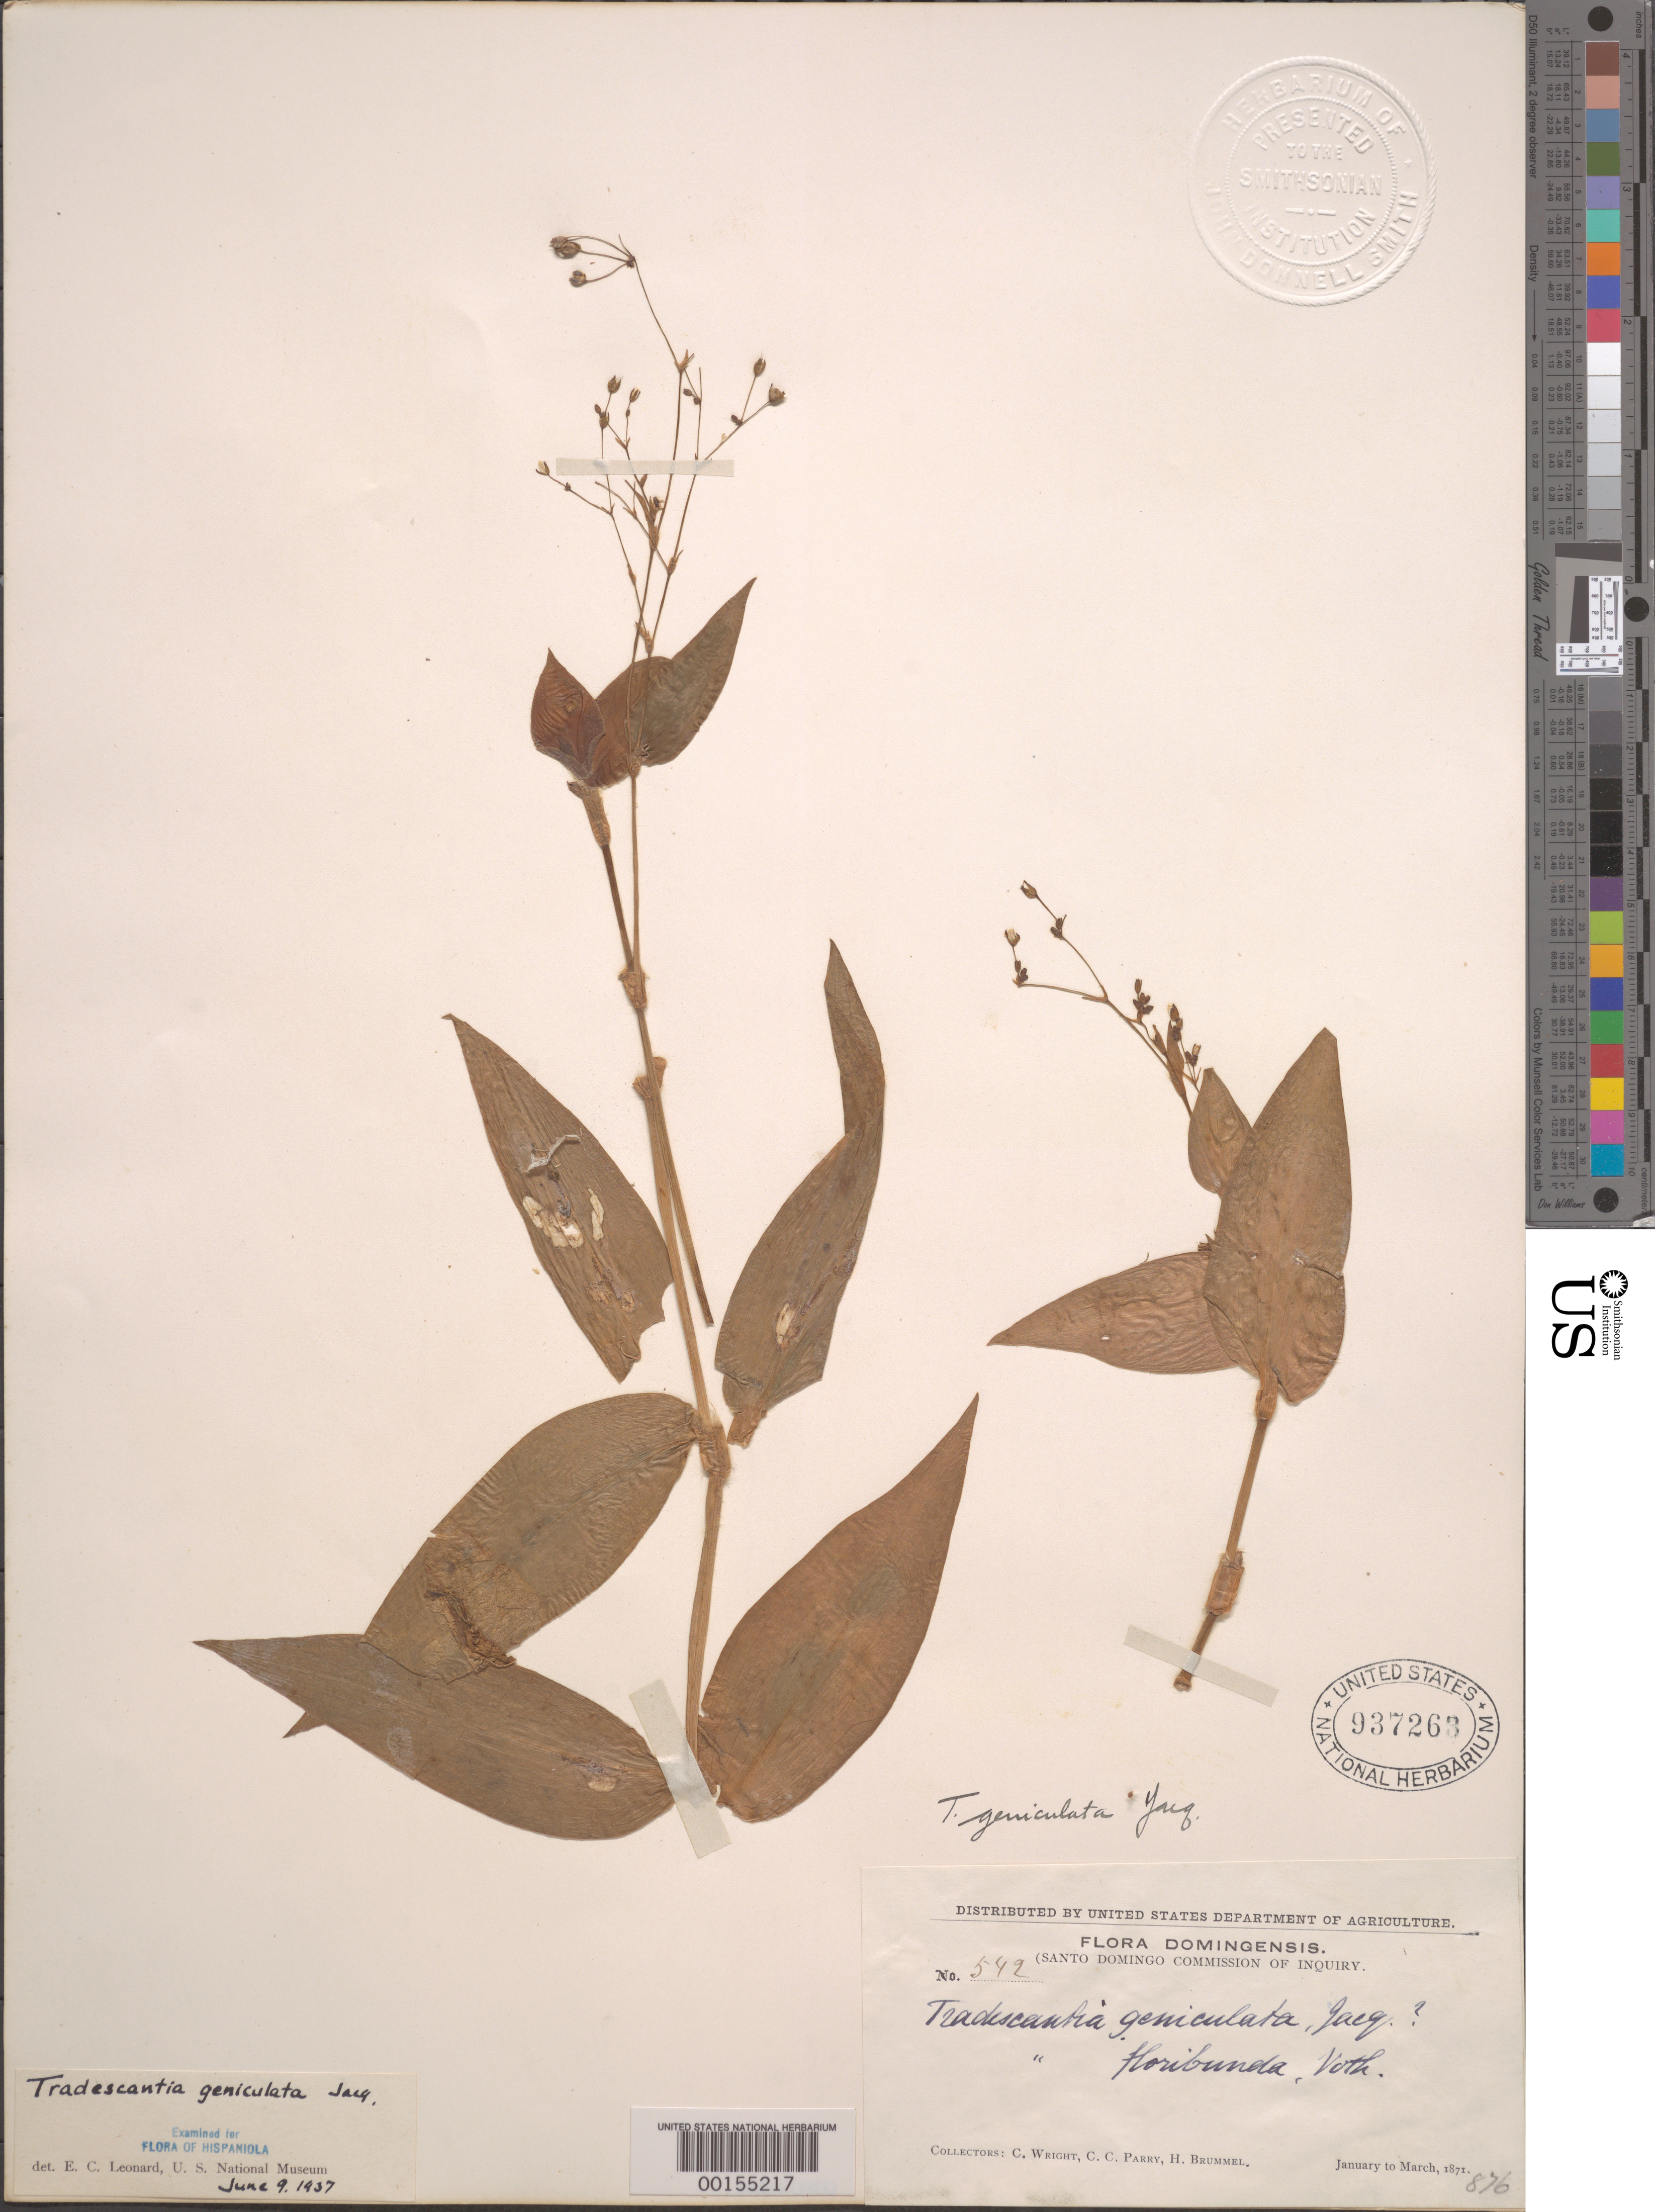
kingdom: Plantae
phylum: Tracheophyta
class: Liliopsida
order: Commelinales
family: Commelinaceae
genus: Gibasis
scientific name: Gibasis geniculata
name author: (Jacq.) Rohweder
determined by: Faden, Robert B., (US), Smithsonian Institution - National Museum of Natural History (UNITED STATES)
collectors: C. Wright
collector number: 542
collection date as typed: Jan 1871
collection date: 1871-01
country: Dominican Republic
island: Hispaniola Island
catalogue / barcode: US 937263